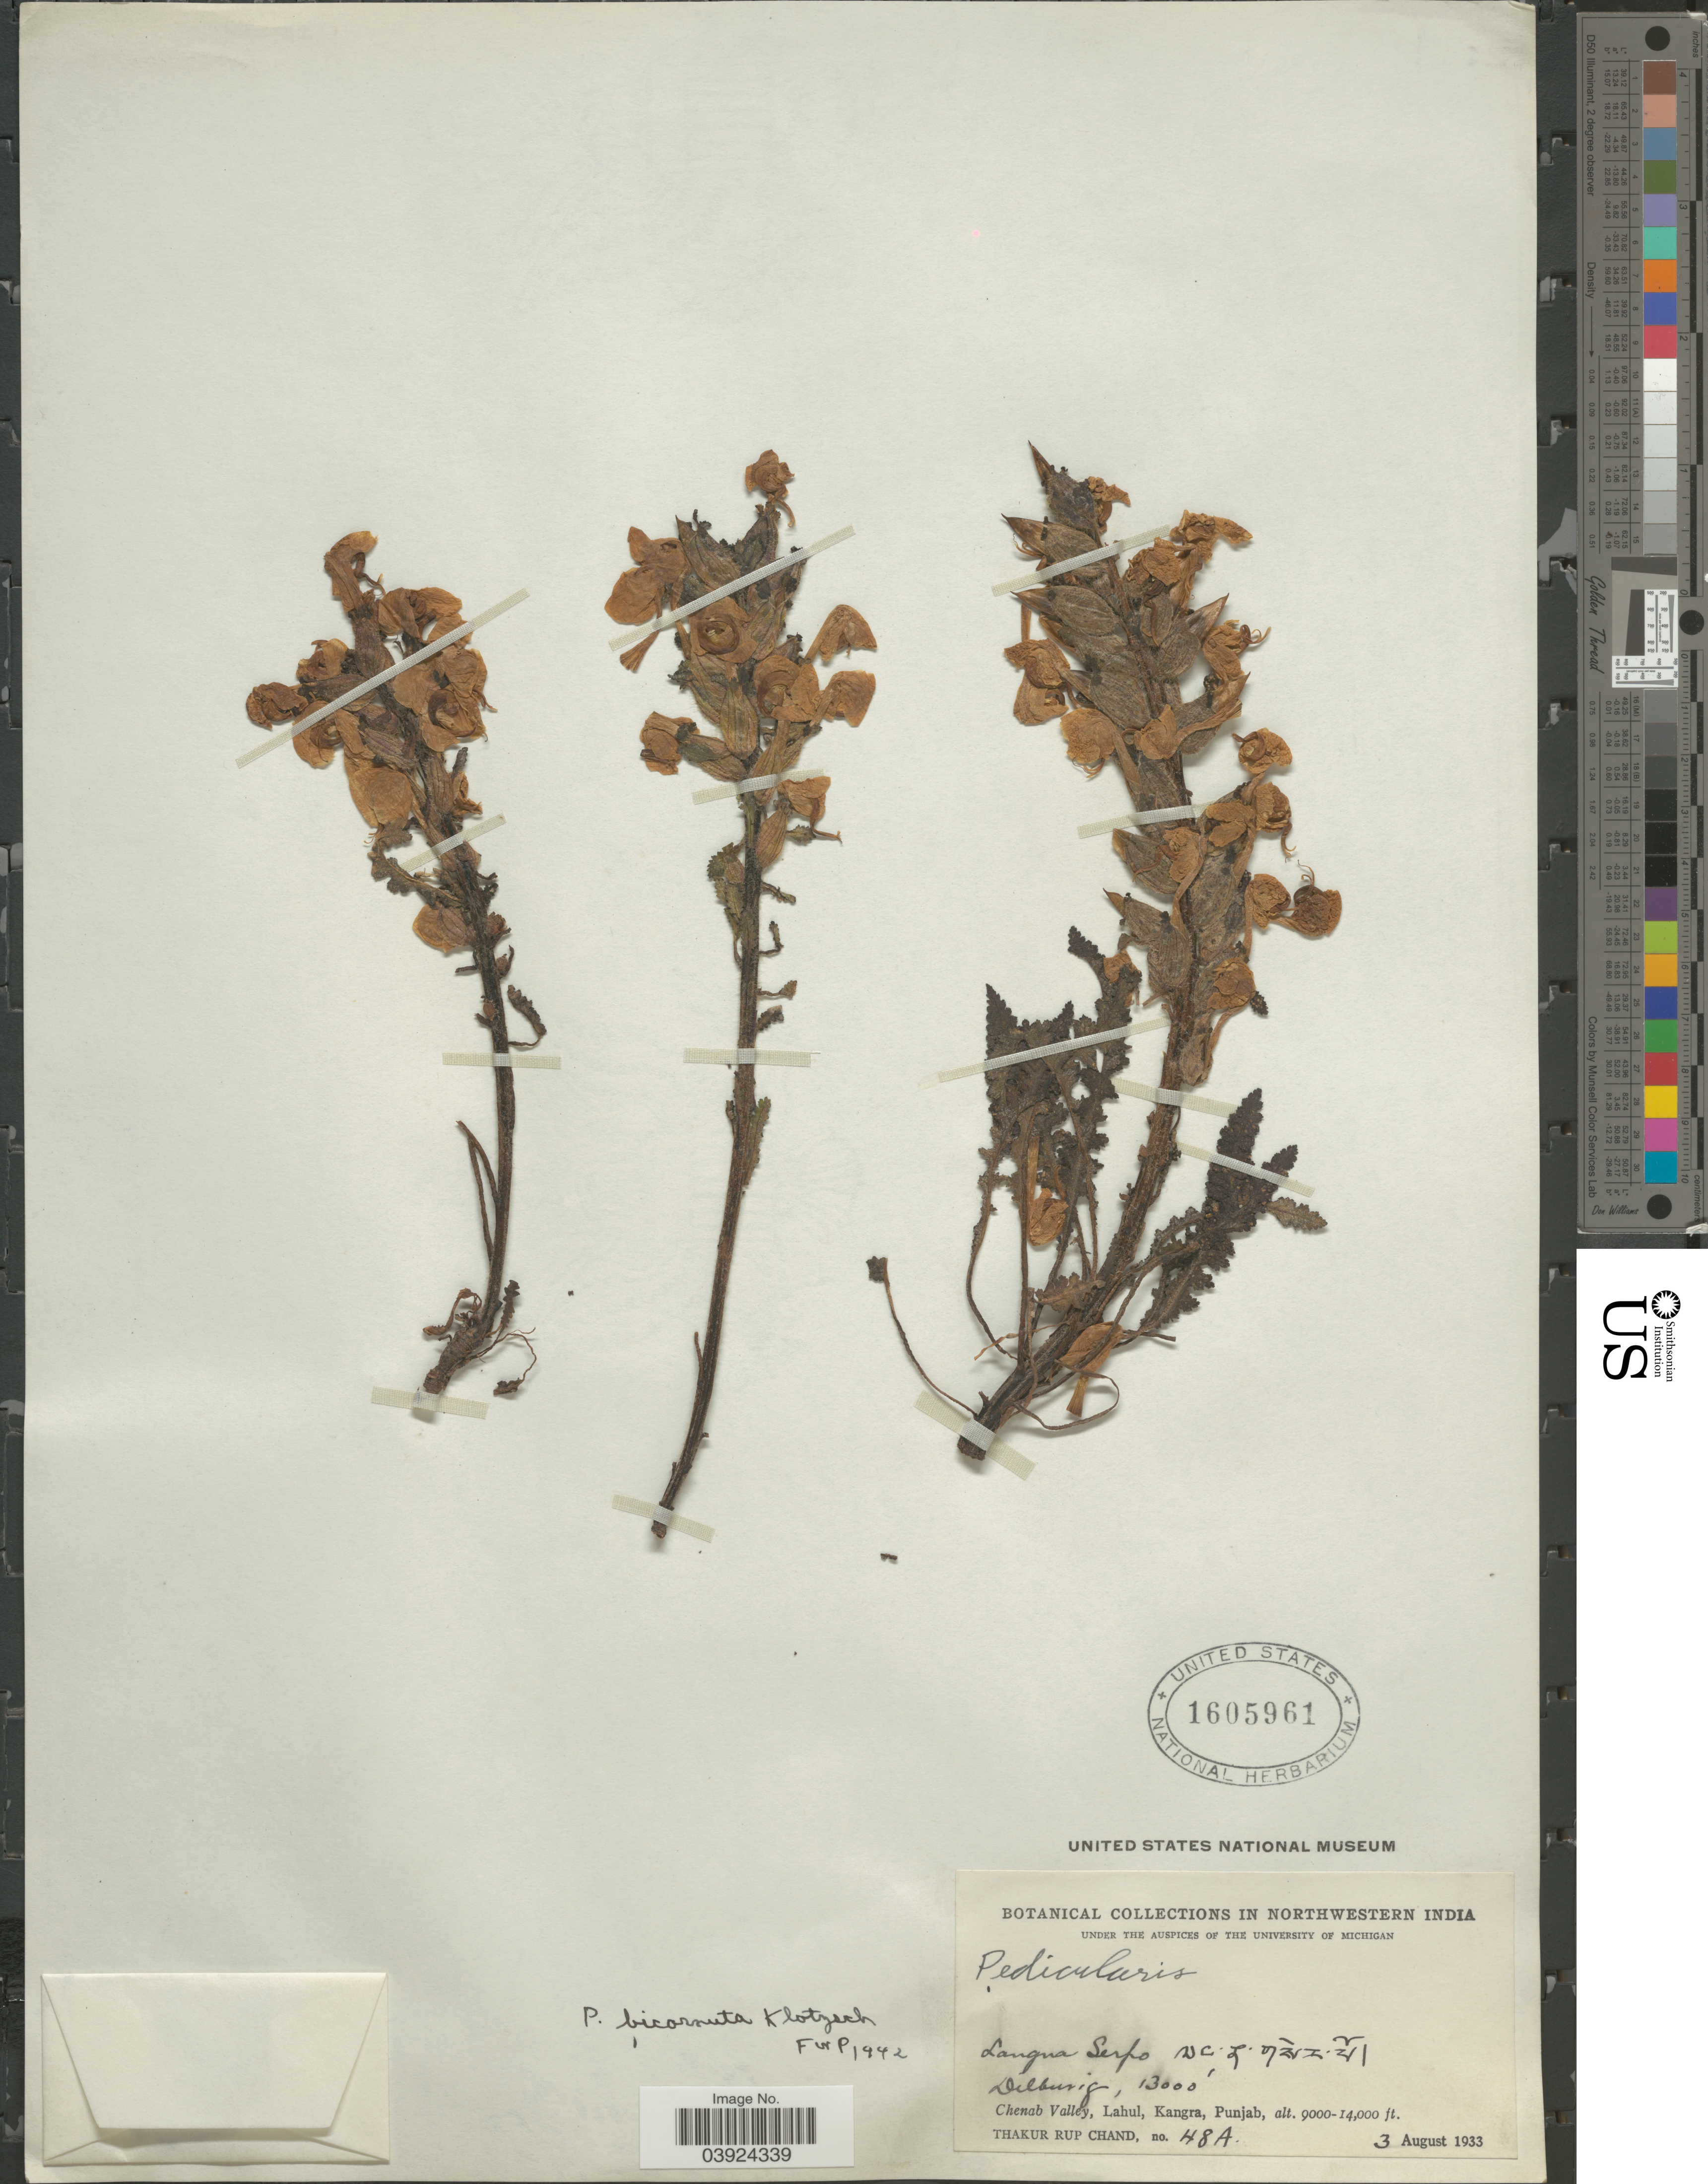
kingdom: Plantae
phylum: Tracheophyta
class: Magnoliopsida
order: Lamiales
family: Orobanchaceae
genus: Pedicularis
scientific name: Pedicularis bicornuta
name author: Klotzsch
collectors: T. R. Chand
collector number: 48A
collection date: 1933-08-03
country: India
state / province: Punjab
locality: Northwestern India. Langna Serpo. Dilburig, Chenab Valley, Lahul, Kangra.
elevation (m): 3962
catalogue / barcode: US 1605961